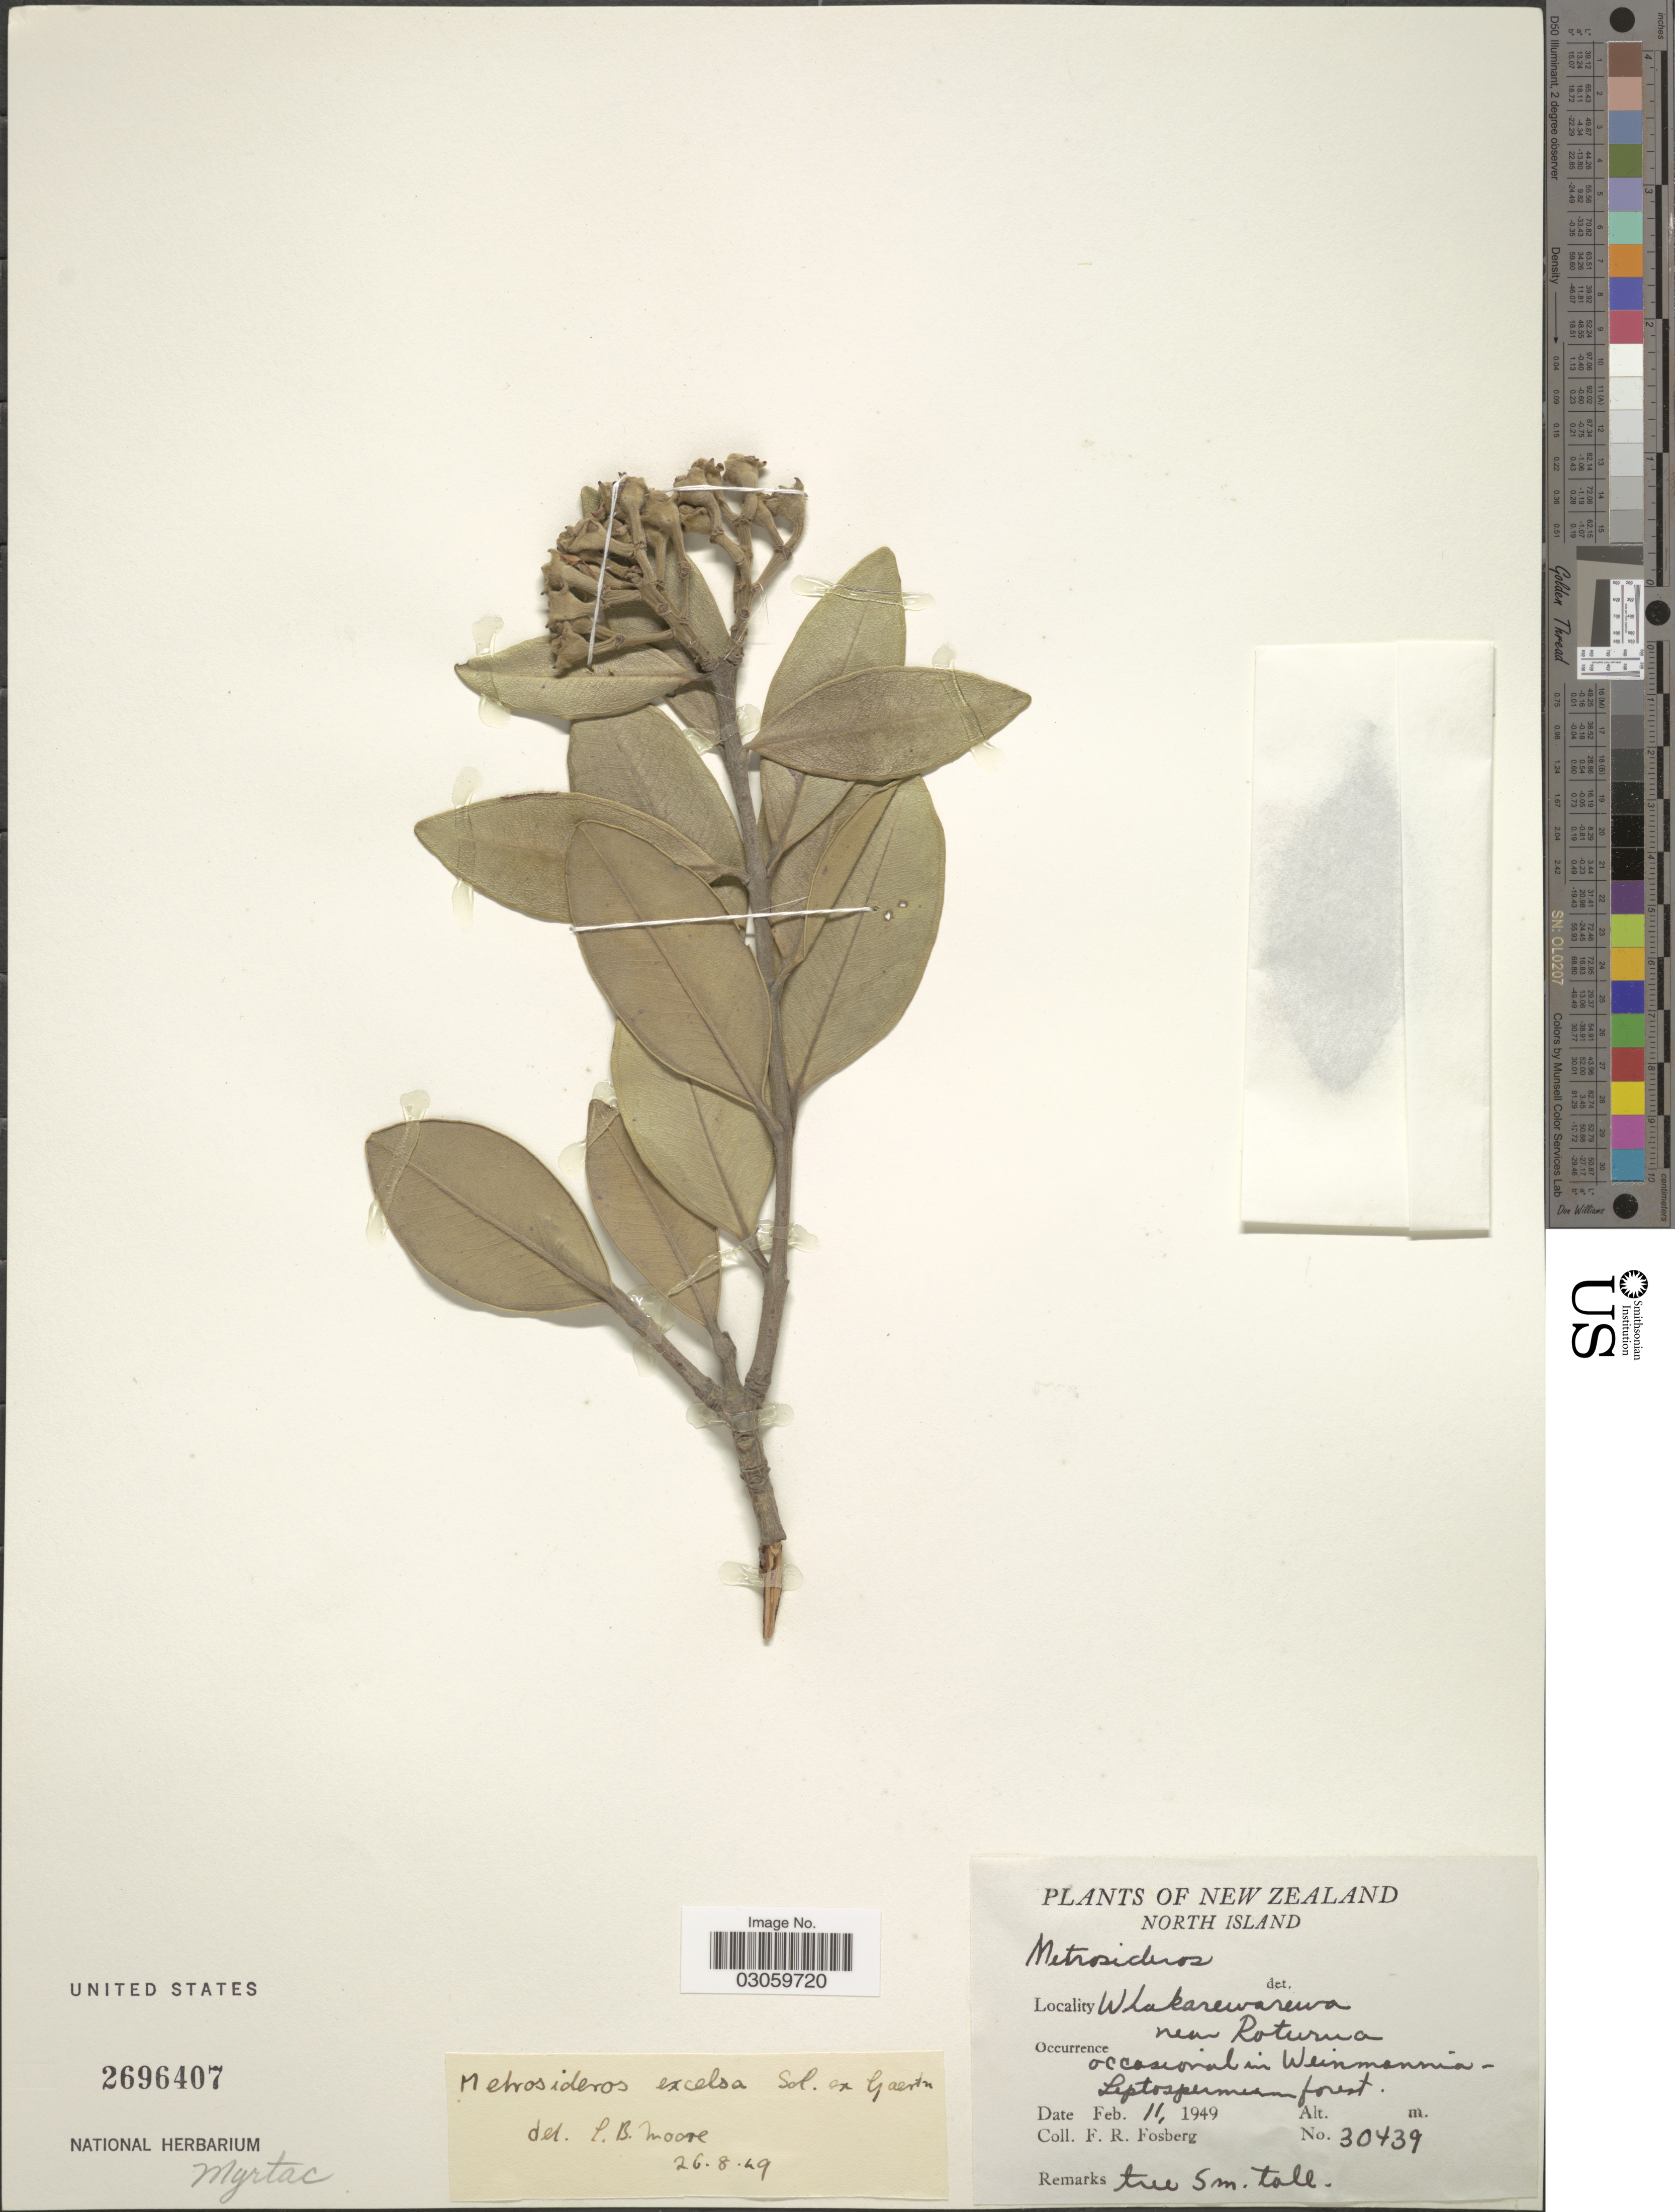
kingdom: Plantae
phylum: Tracheophyta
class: Magnoliopsida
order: Myrtales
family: Myrtaceae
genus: Metrosideros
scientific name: Metrosideros excelsa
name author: Sol. ex Gaertn.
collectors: F. R. Fosberg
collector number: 30439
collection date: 1949-02-11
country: New Zealand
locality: North Island. Whakarewarewa near Roturua.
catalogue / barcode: US 2696407